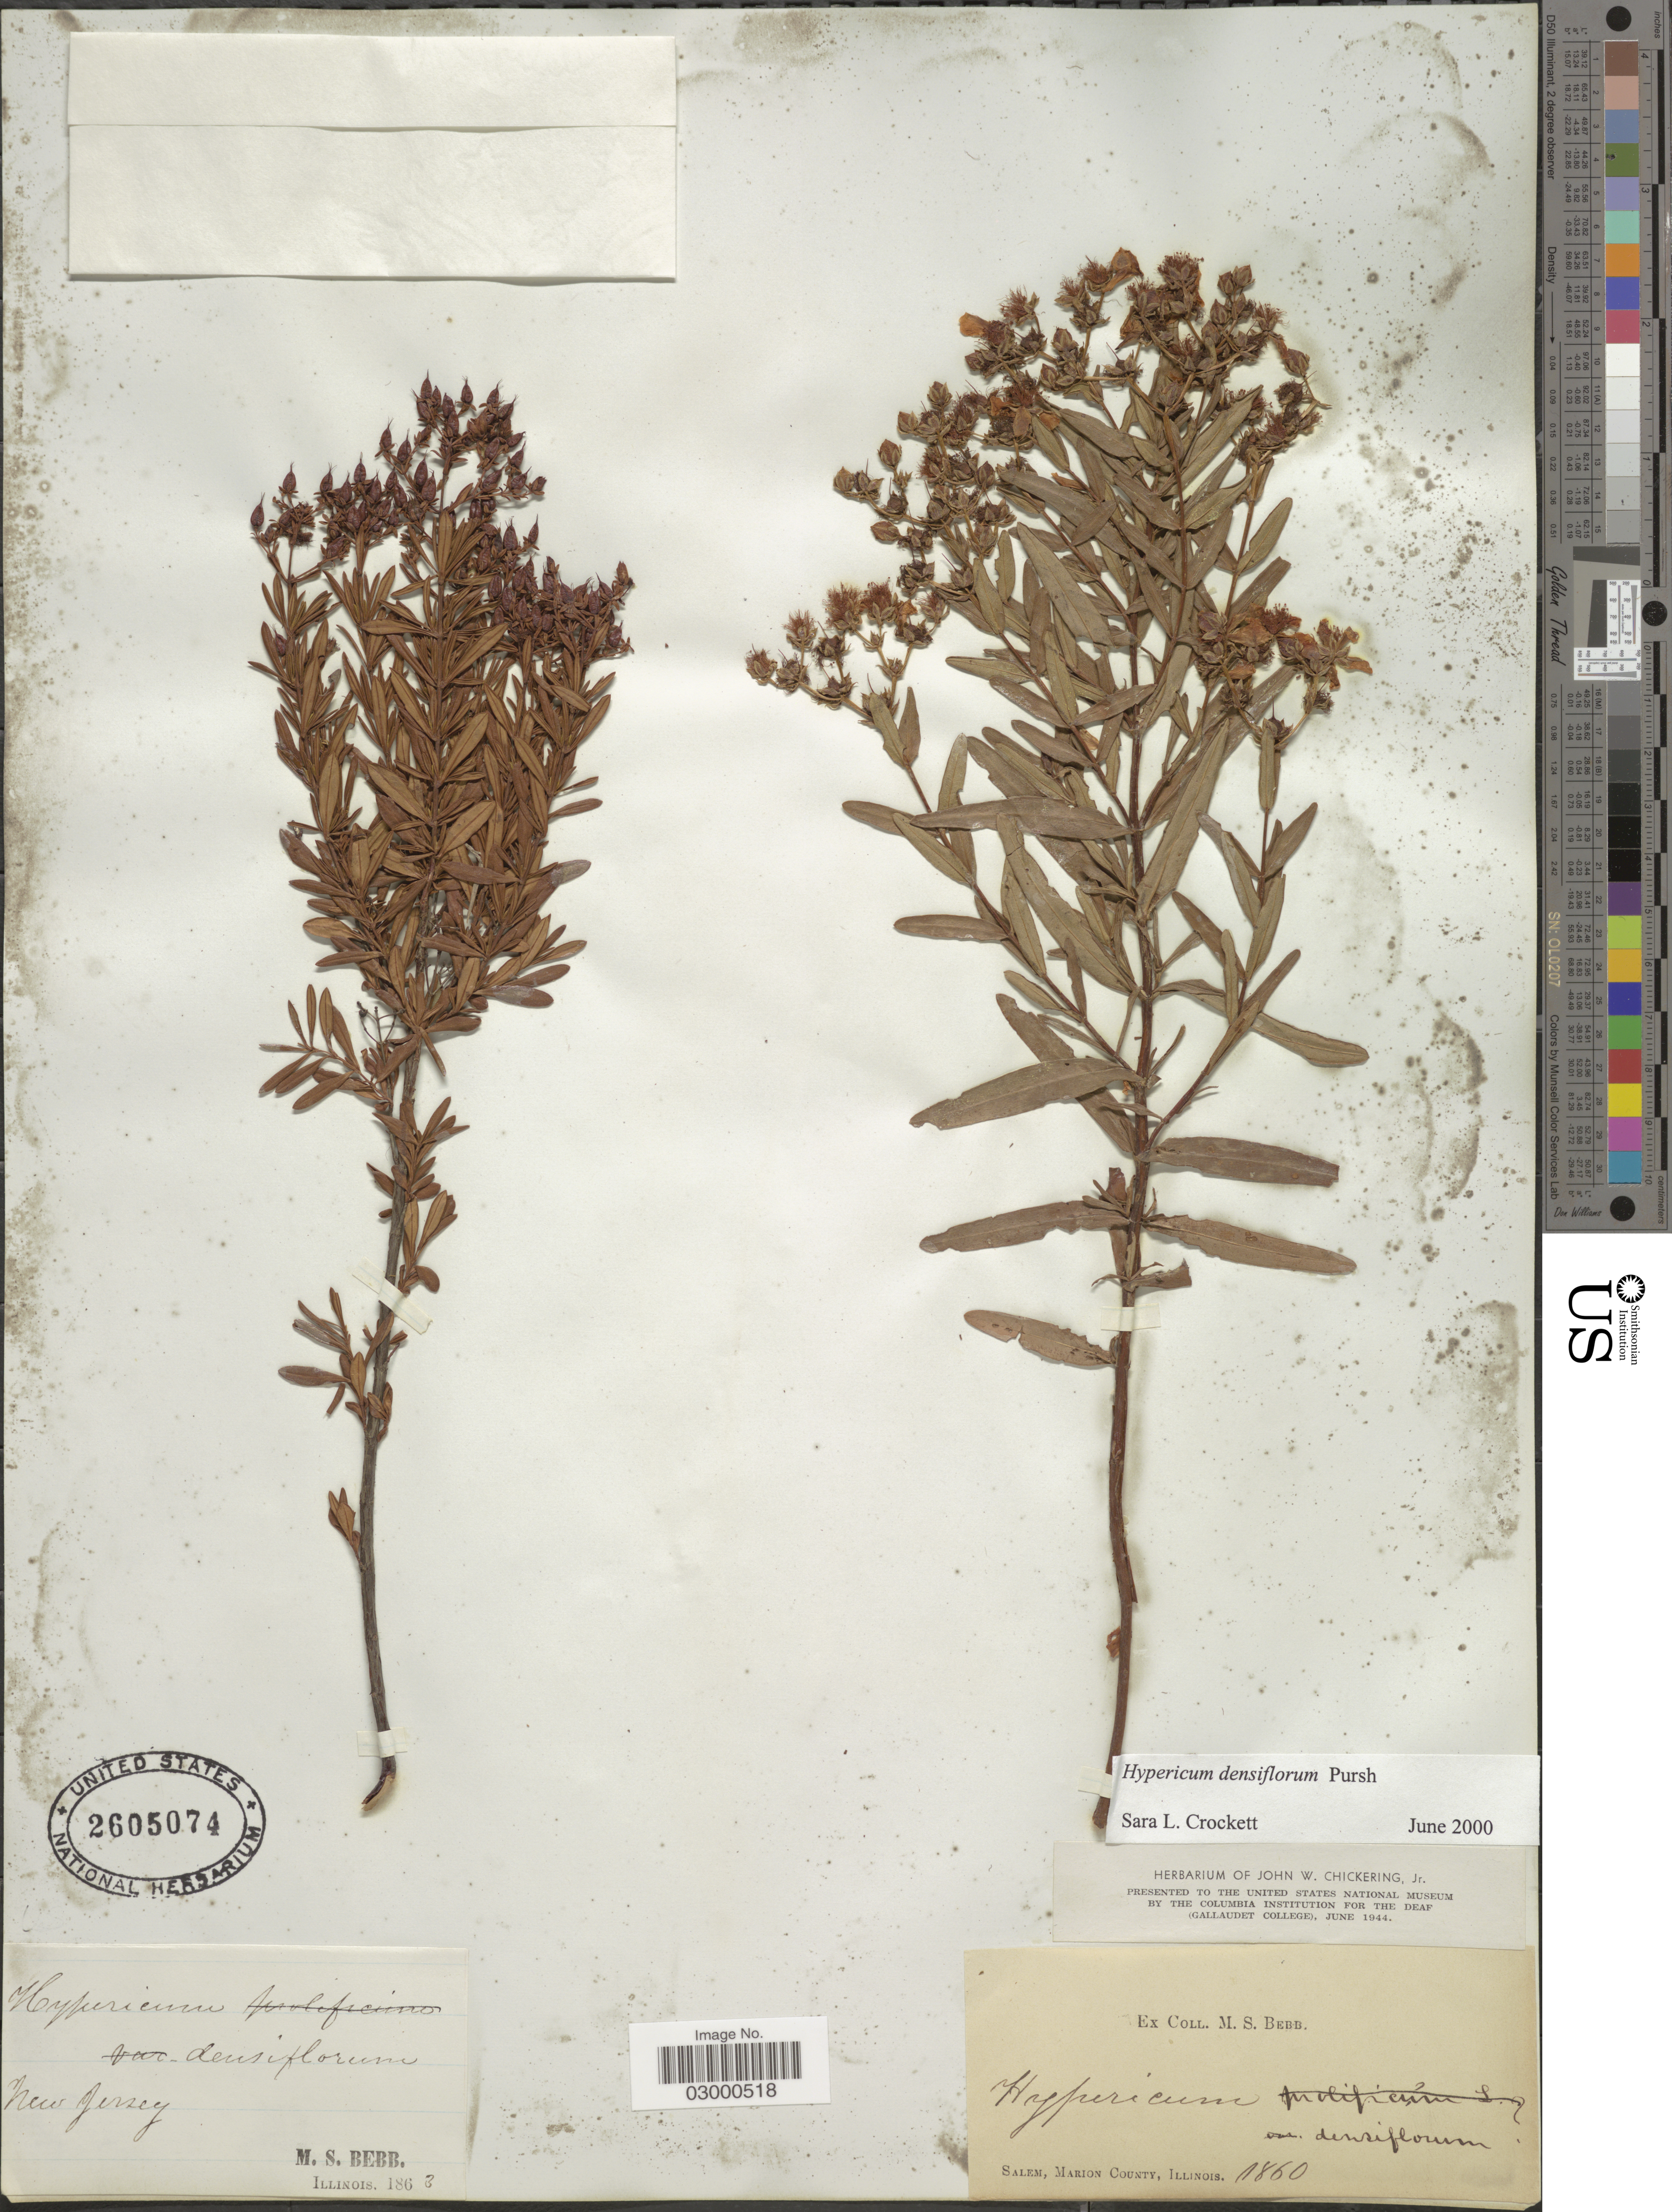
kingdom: Plantae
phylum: Tracheophyta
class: Magnoliopsida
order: Malpighiales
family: Hypericaceae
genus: Hypericum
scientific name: Hypericum densiflorum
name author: Pursh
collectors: M. Bebb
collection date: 1860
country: United States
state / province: New Jersey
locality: Salem, Marion County.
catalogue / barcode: US 2605074